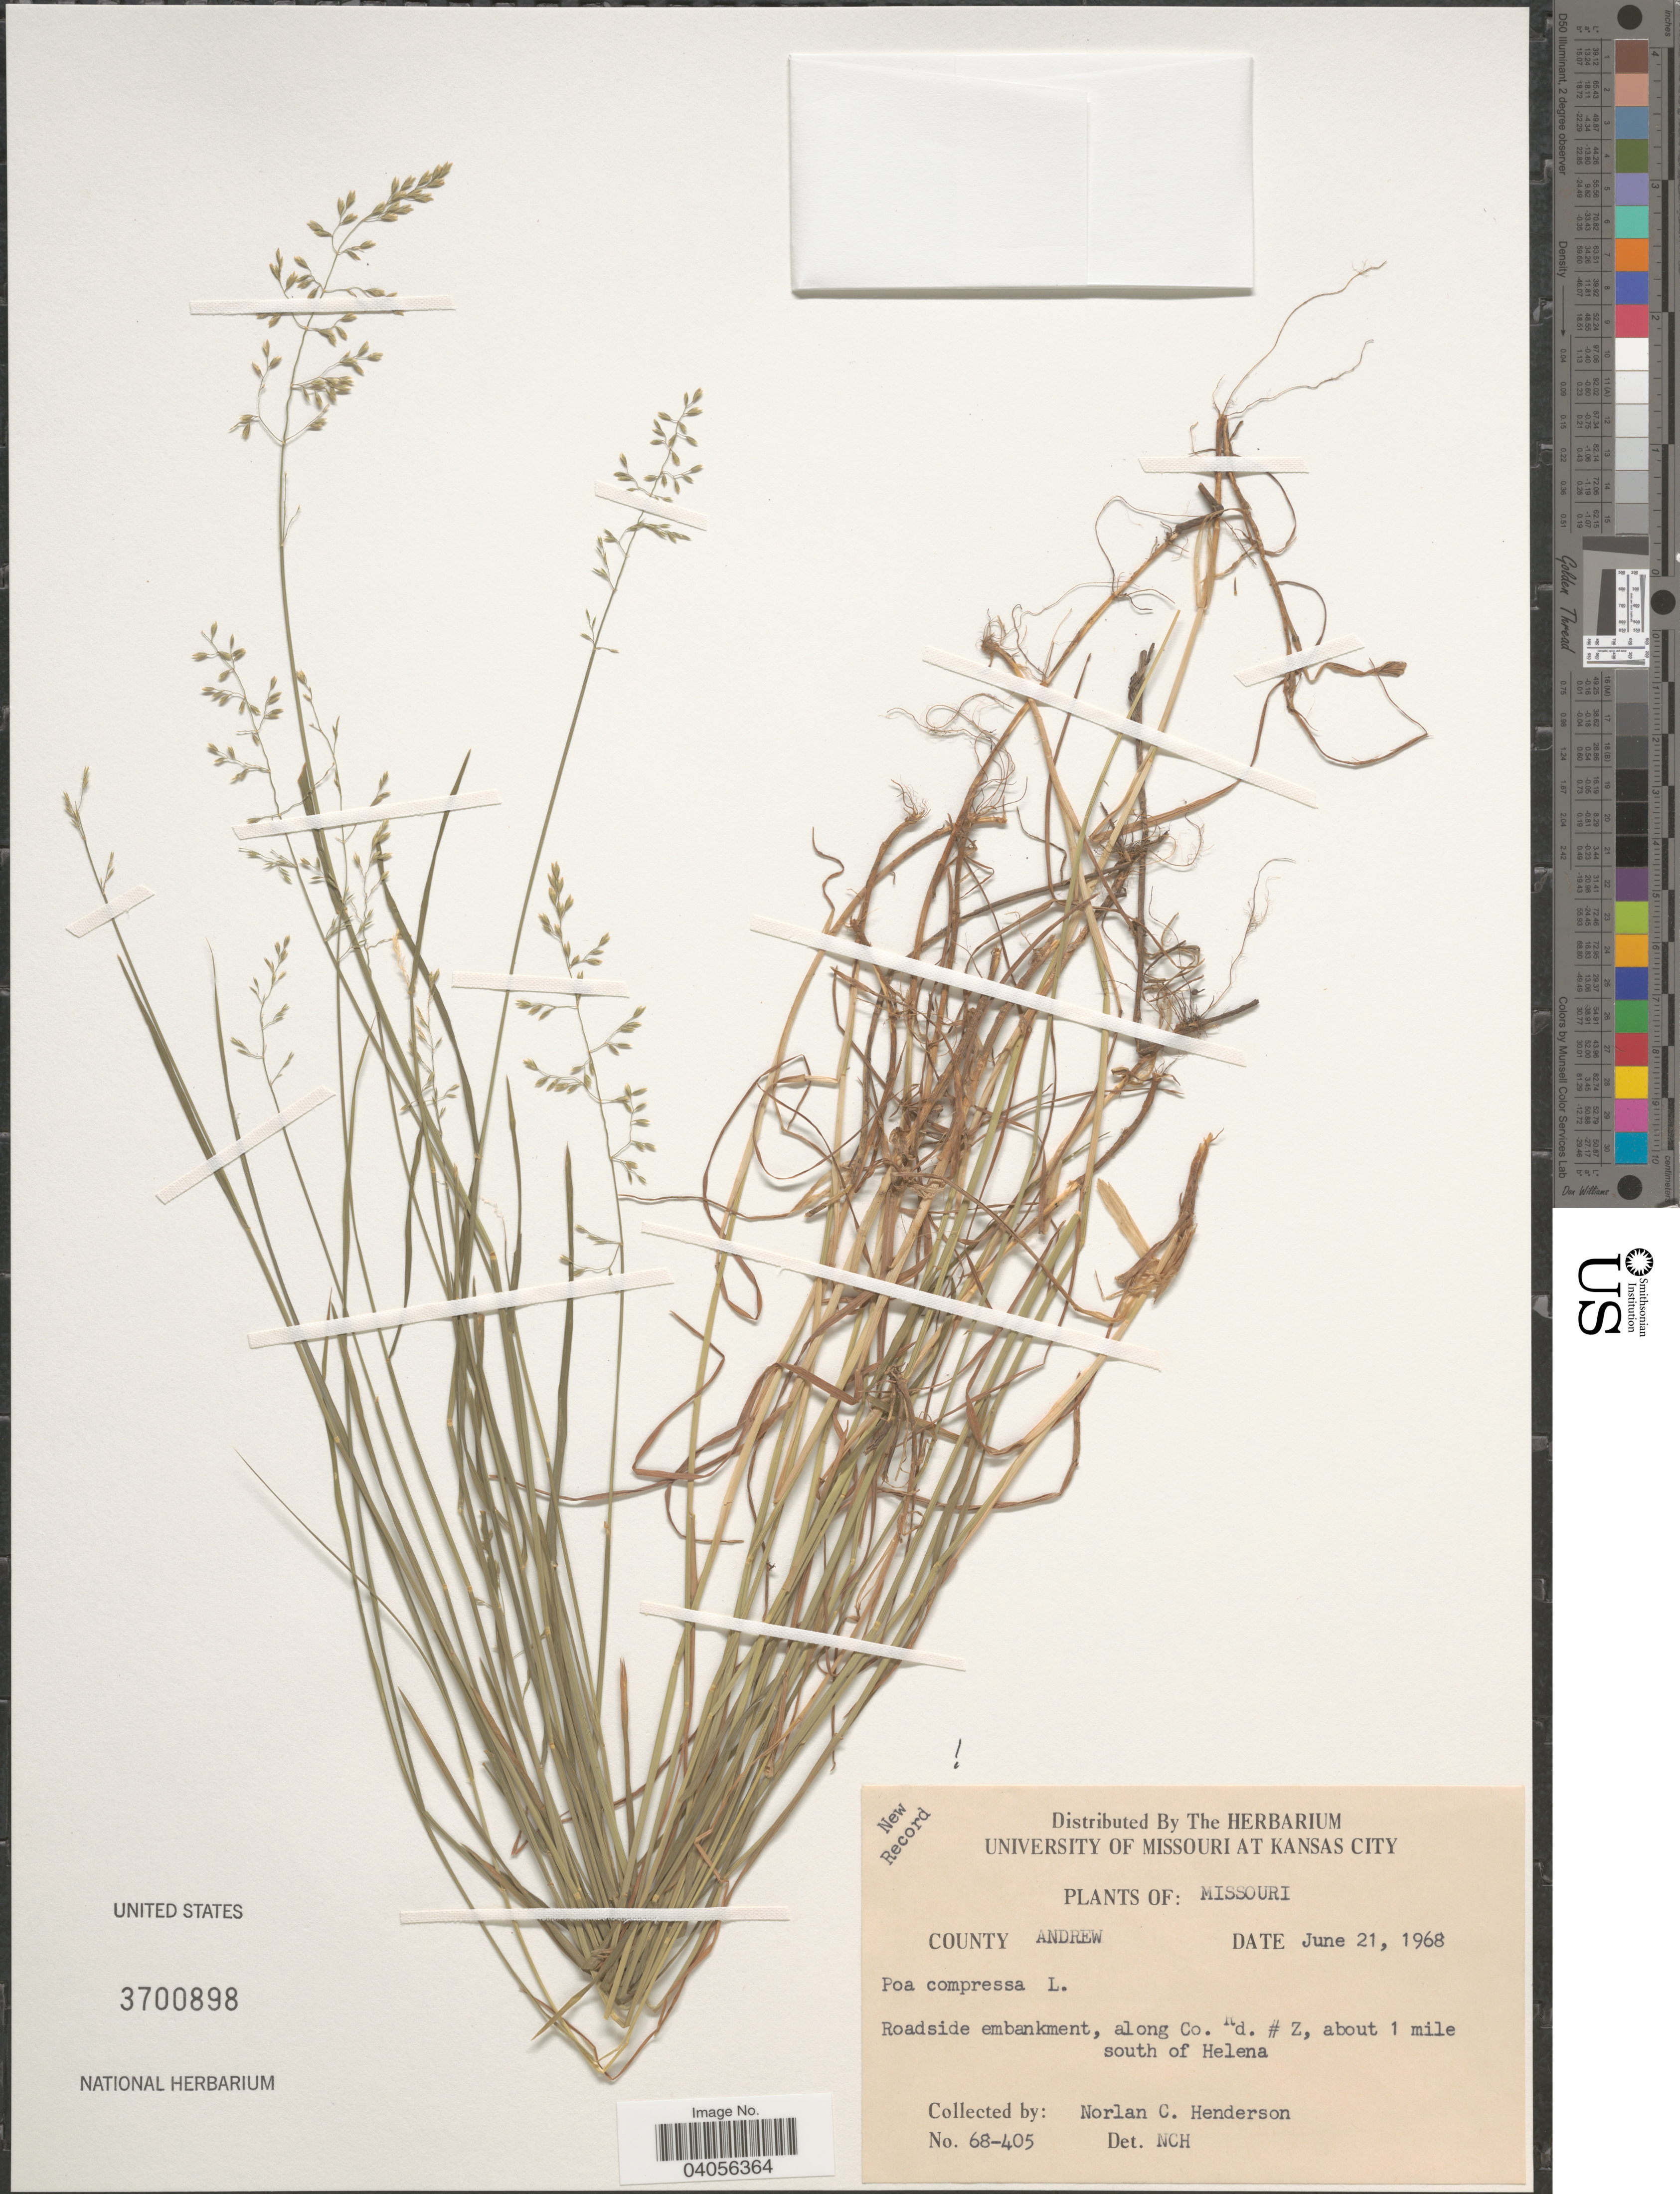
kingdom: Plantae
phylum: Tracheophyta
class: Liliopsida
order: Poales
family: Poaceae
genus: Poa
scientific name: Poa compressa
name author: L.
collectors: N. C. Henderson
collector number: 68-405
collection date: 1968-06-21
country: United States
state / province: Missouri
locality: County Andrew. Roadside embankment, along Co. Rd. # Z, about 1 mile south of Helena.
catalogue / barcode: US 3700898